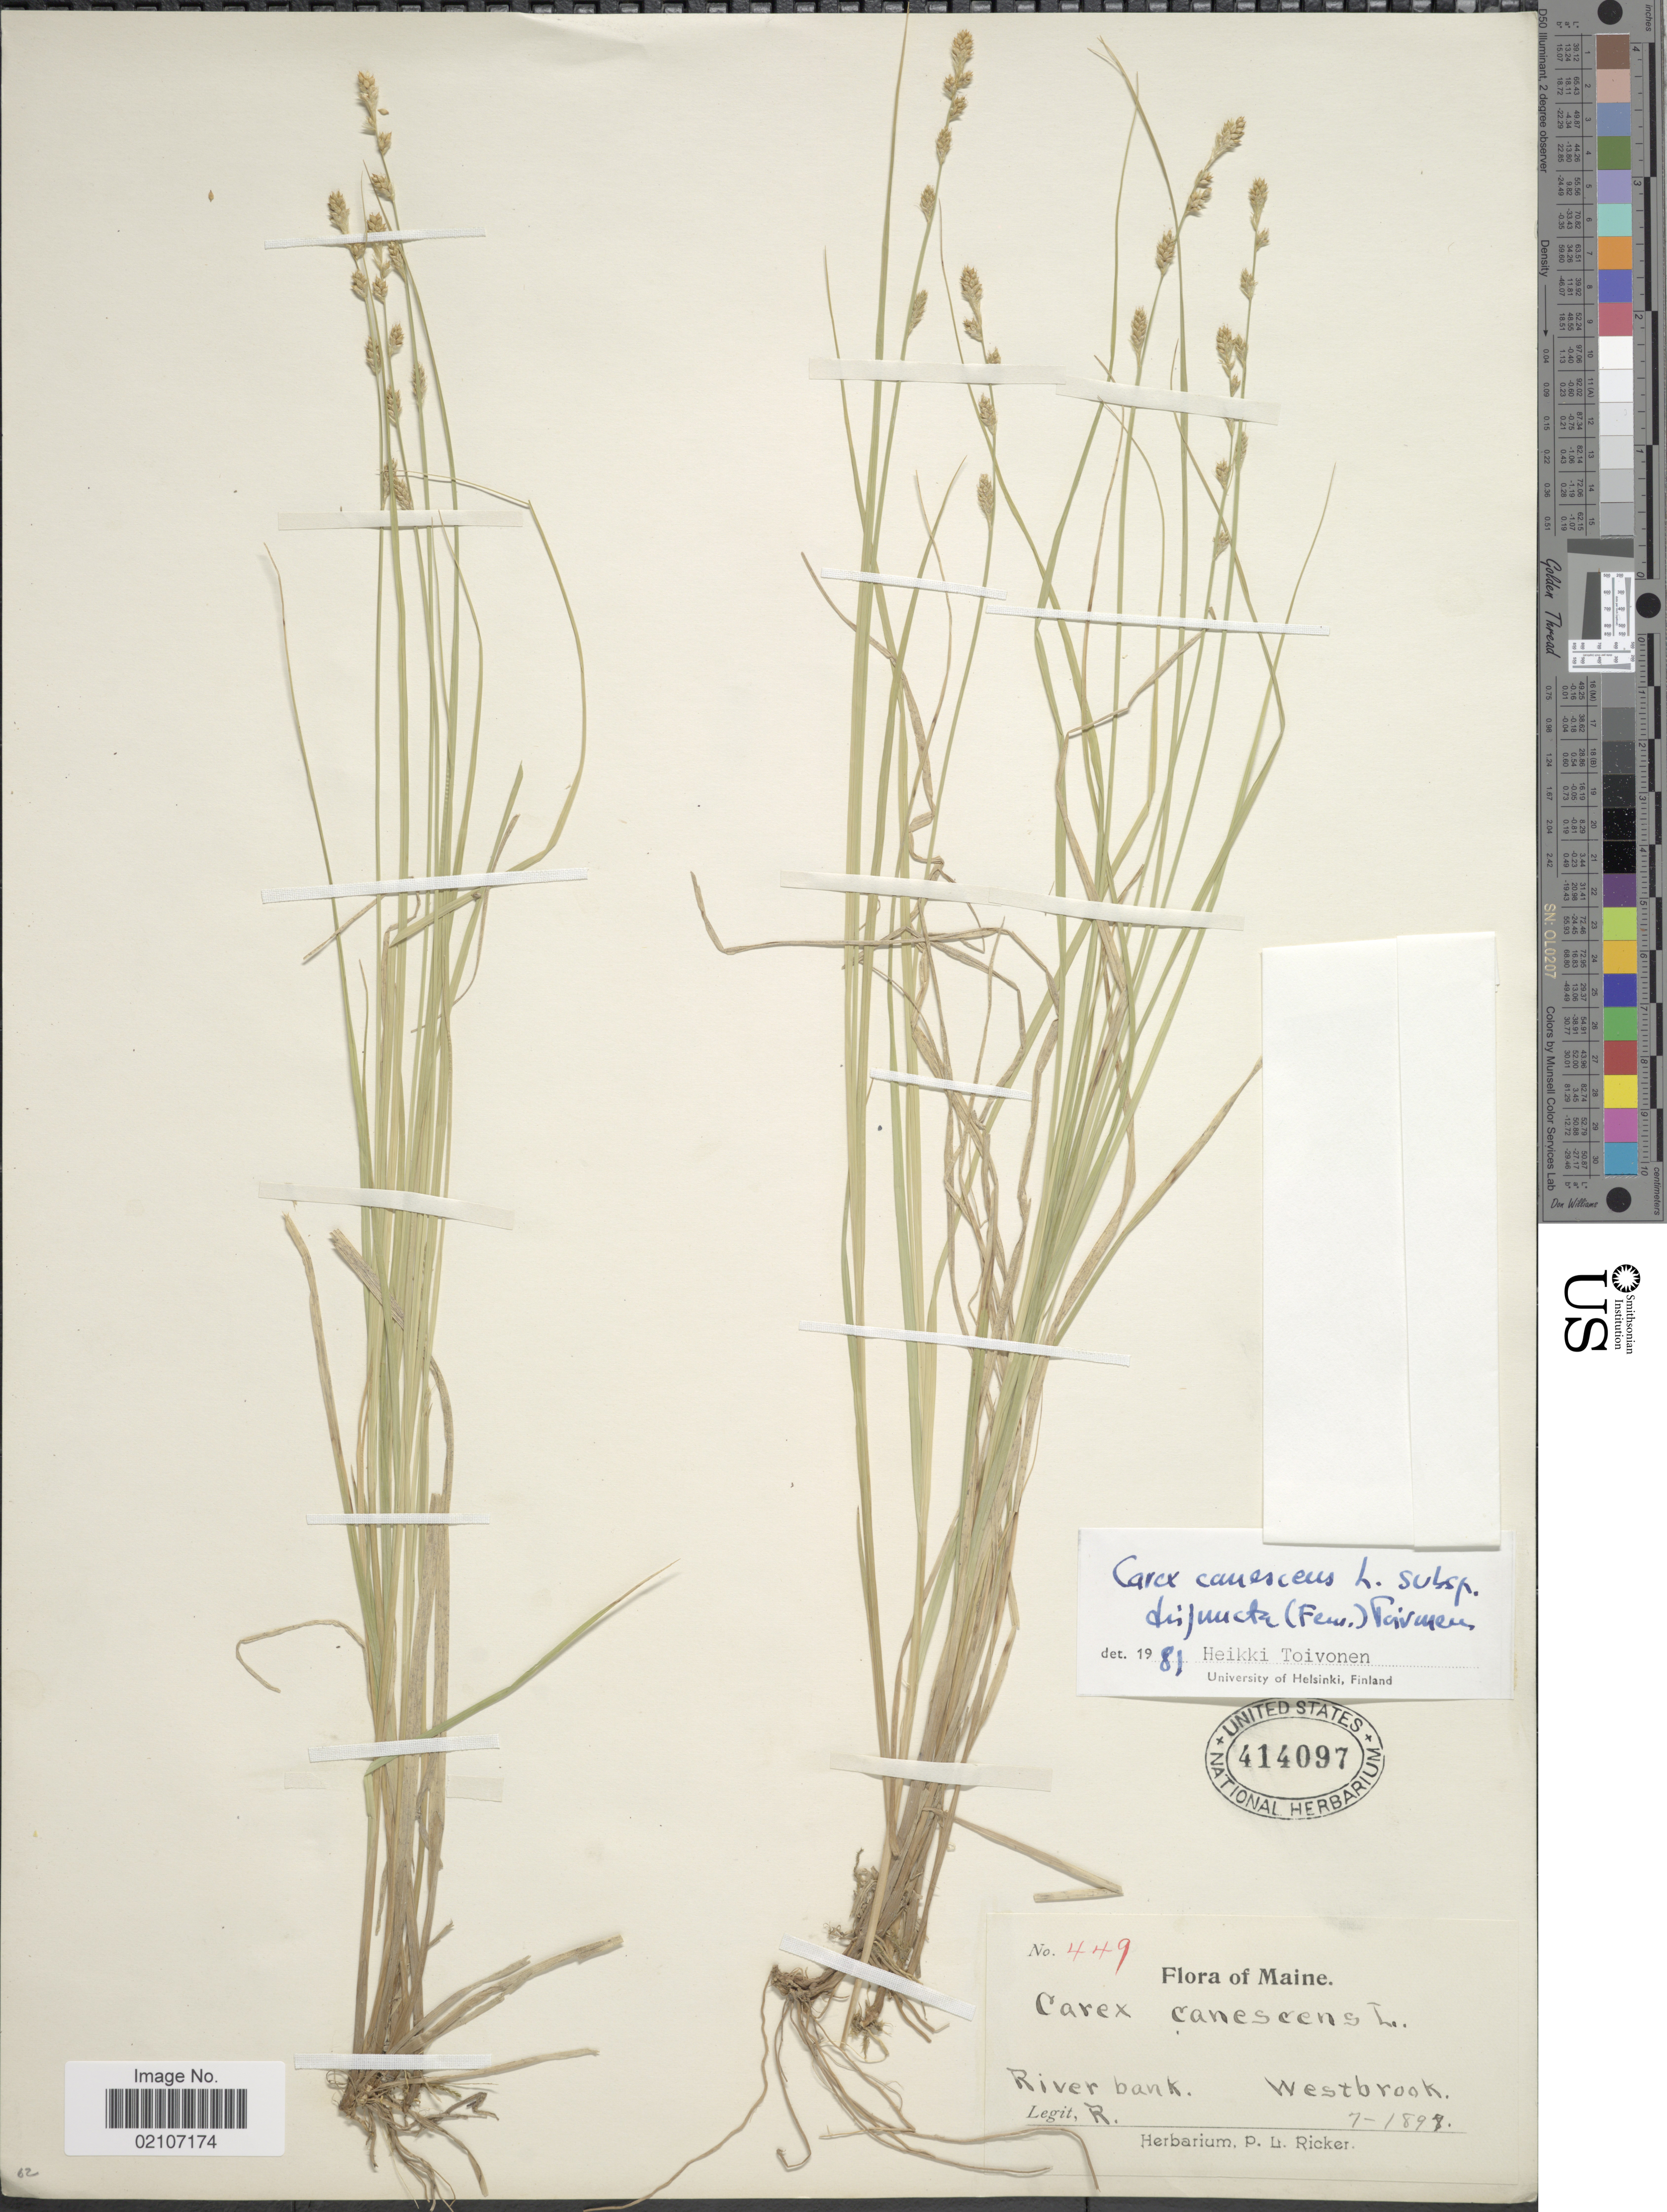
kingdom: Plantae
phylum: Tracheophyta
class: Liliopsida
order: Poales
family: Cyperaceae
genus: Carex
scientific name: Carex canescens var. disjuncta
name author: Fernald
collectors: P. Ricker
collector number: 449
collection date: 1898-07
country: United States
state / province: Maine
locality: Westbrook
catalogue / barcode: US 414097